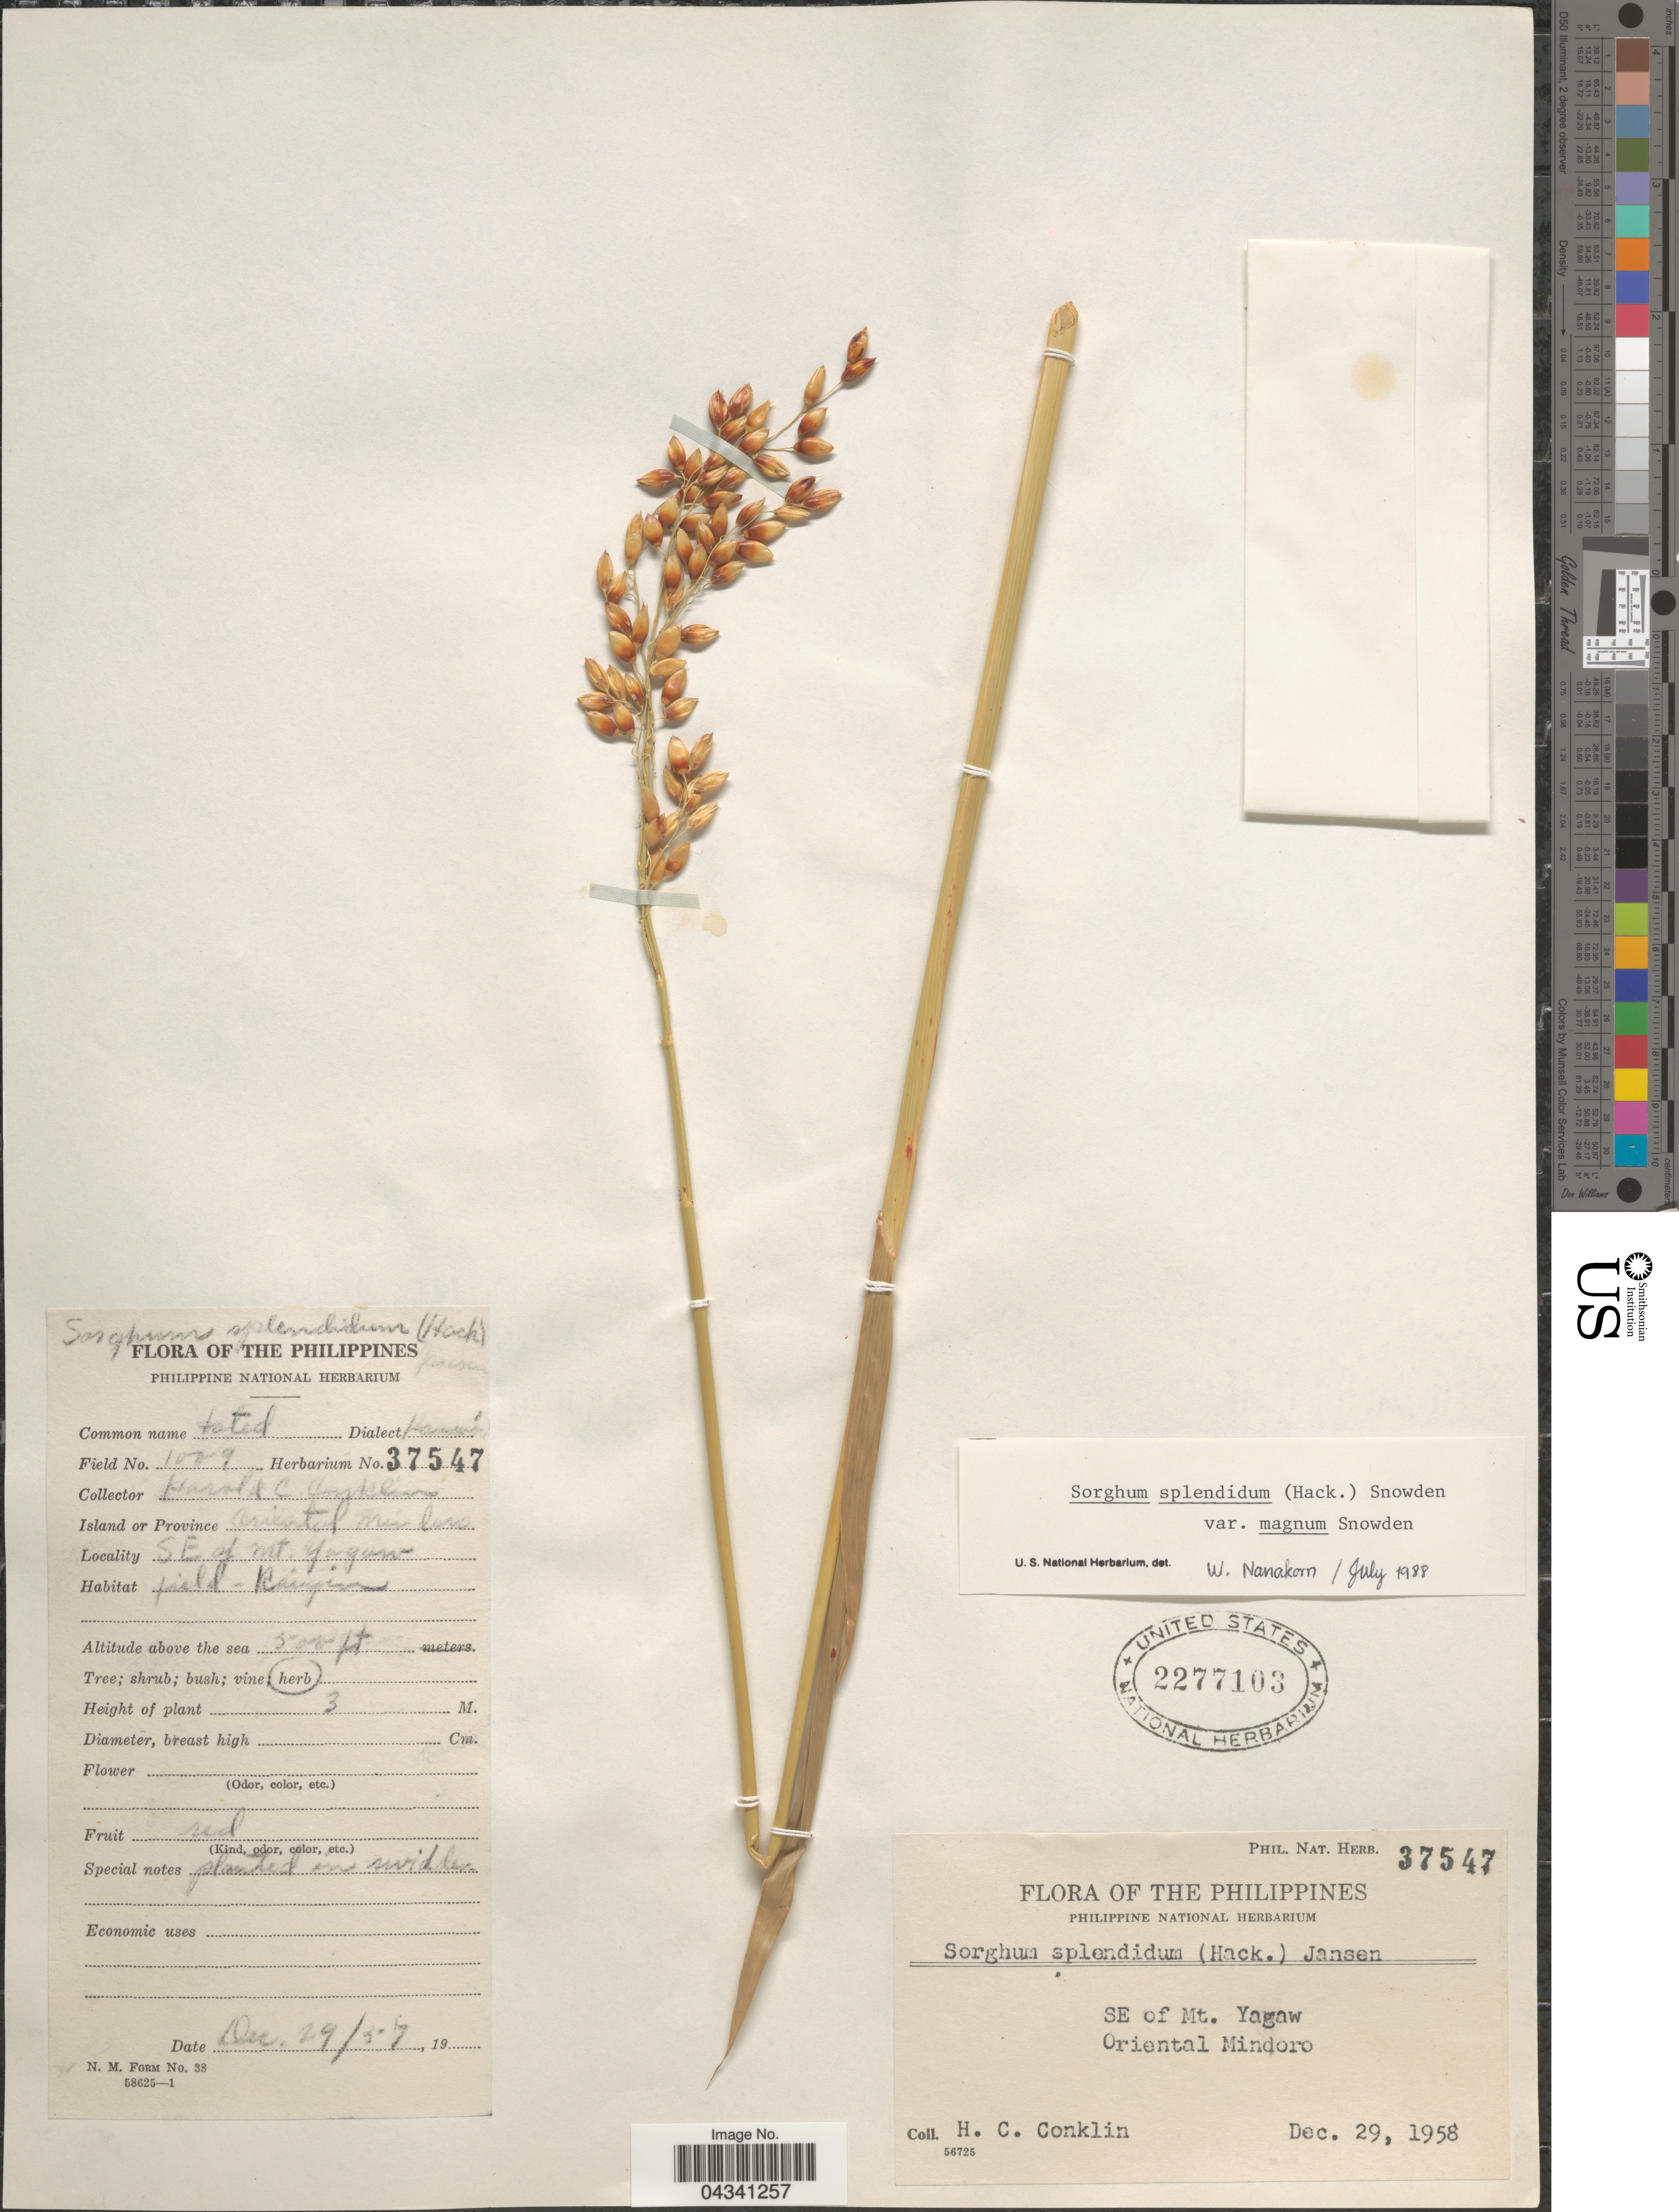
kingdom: Plantae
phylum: Tracheophyta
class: Liliopsida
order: Poales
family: Poaceae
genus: Sorghum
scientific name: Sorghum bicolor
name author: (L.) Moench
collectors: H. Conklin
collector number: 1009/Phil. Nat. Herb. 37547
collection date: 1958-12-29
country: Philippines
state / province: Mimaropa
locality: SE of Mt. Yagaw. Island or Province Oriental Mindoro.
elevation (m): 152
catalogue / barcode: US 2277103